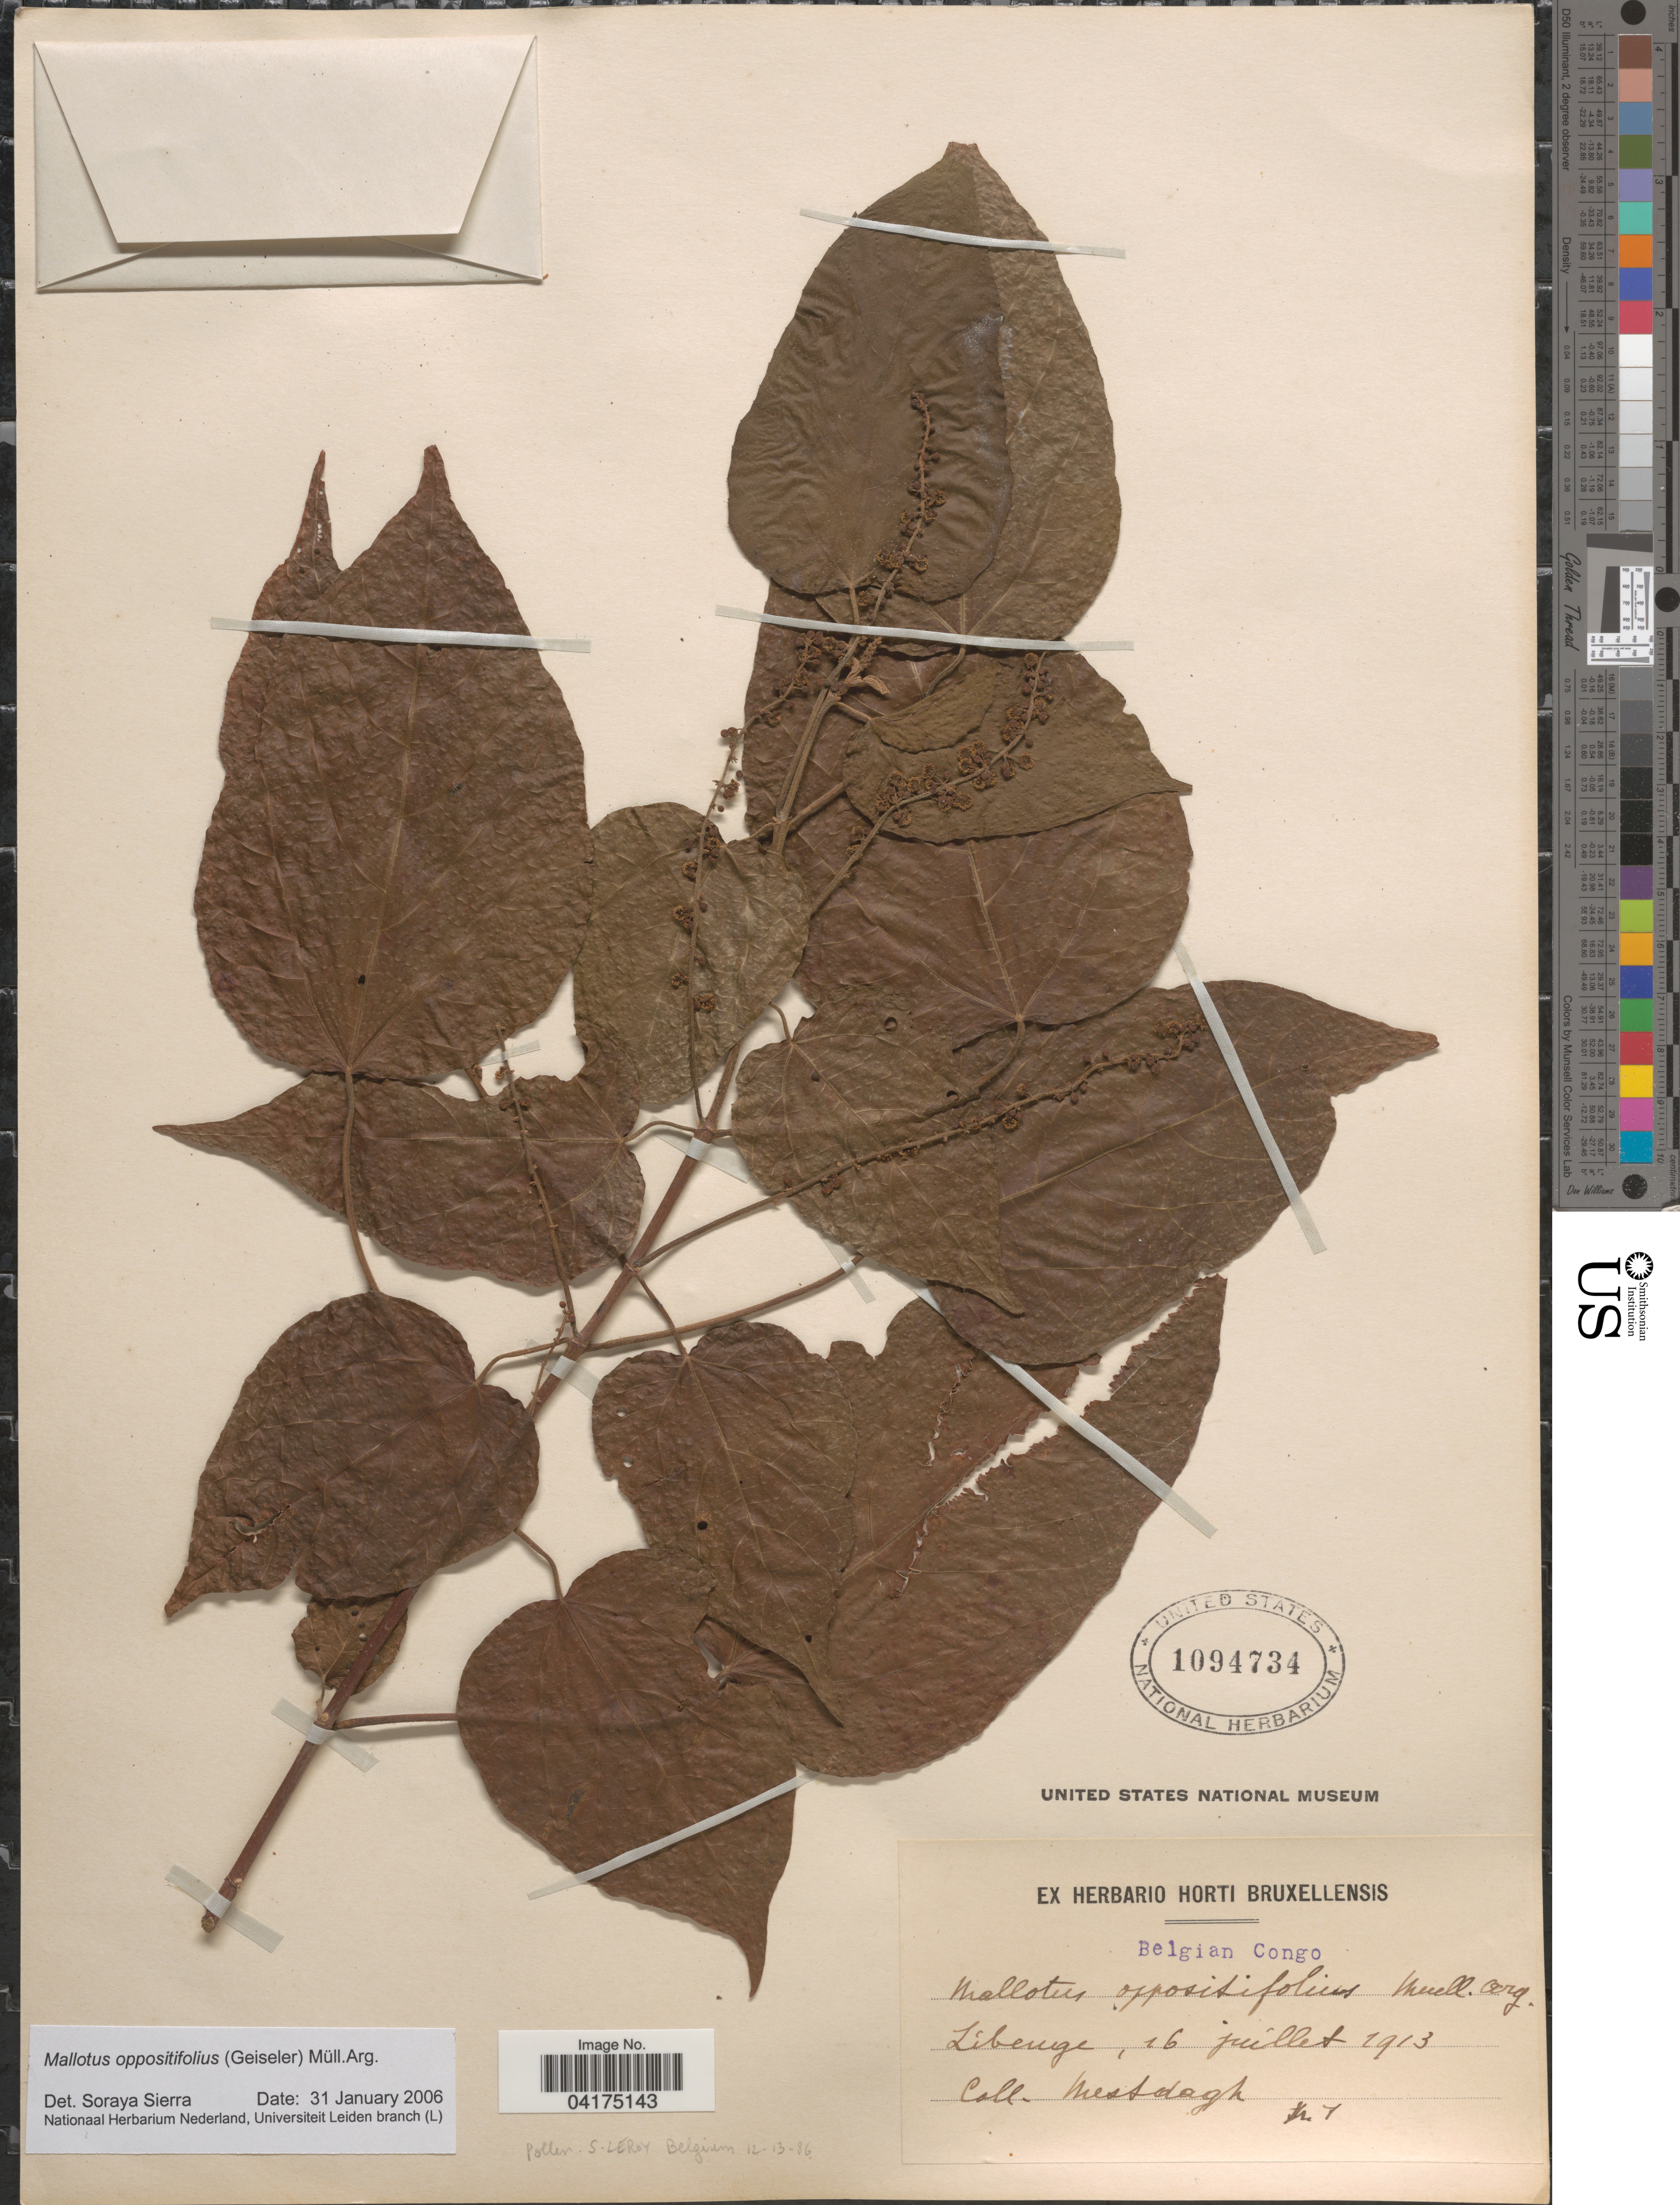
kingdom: Plantae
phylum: Tracheophyta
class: Magnoliopsida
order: Malpighiales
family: Euphorbiaceae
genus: Mallotus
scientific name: Mallotus oppositifolius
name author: (Geiseler) Müll. Arg.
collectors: Mestdagh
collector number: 7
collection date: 1913-07-16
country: Congo, Democratic Republic of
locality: Belgian Congo. Libenge.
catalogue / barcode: US 1094734